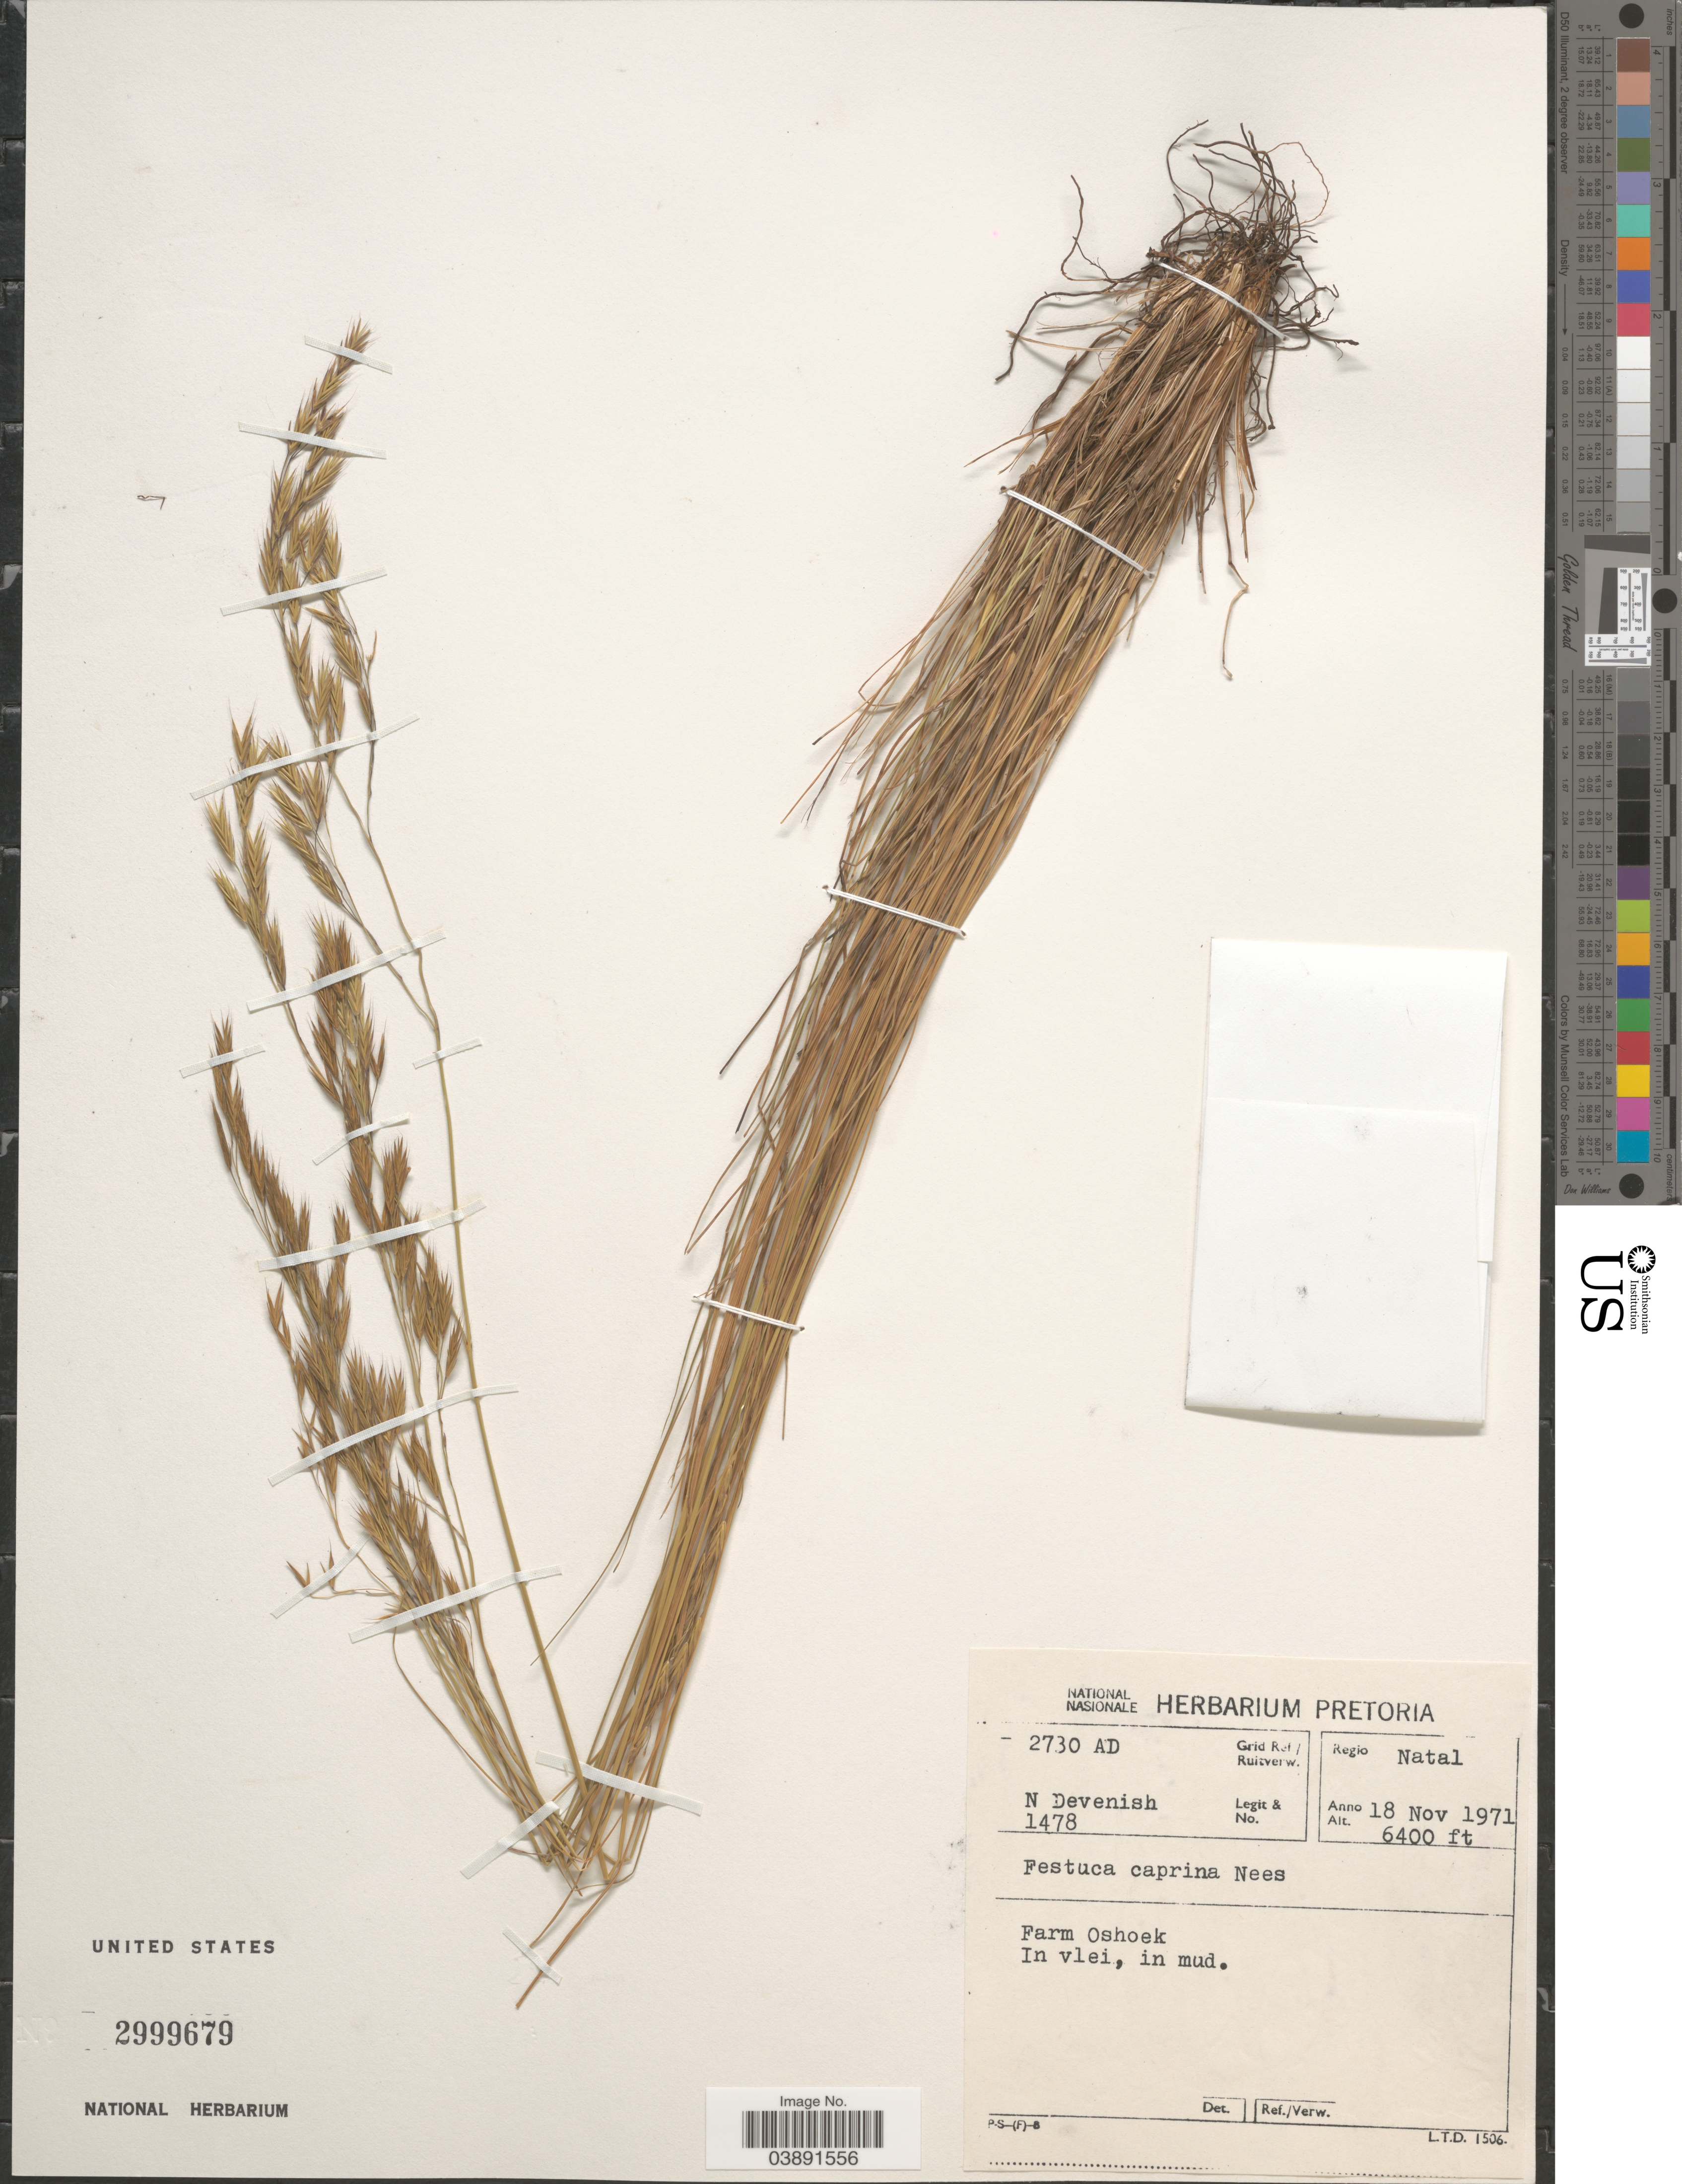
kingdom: Plantae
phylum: Tracheophyta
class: Liliopsida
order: Poales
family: Poaceae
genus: Festuca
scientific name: Festuca caprina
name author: Nees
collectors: N. Devenish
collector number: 1478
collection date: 1971-11-18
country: South Africa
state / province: KwaZulu-Natal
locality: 2730 AD Grid Ref./Ruitverw. Regio Natal. Farm Oshoek.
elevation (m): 1951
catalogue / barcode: US 2999679